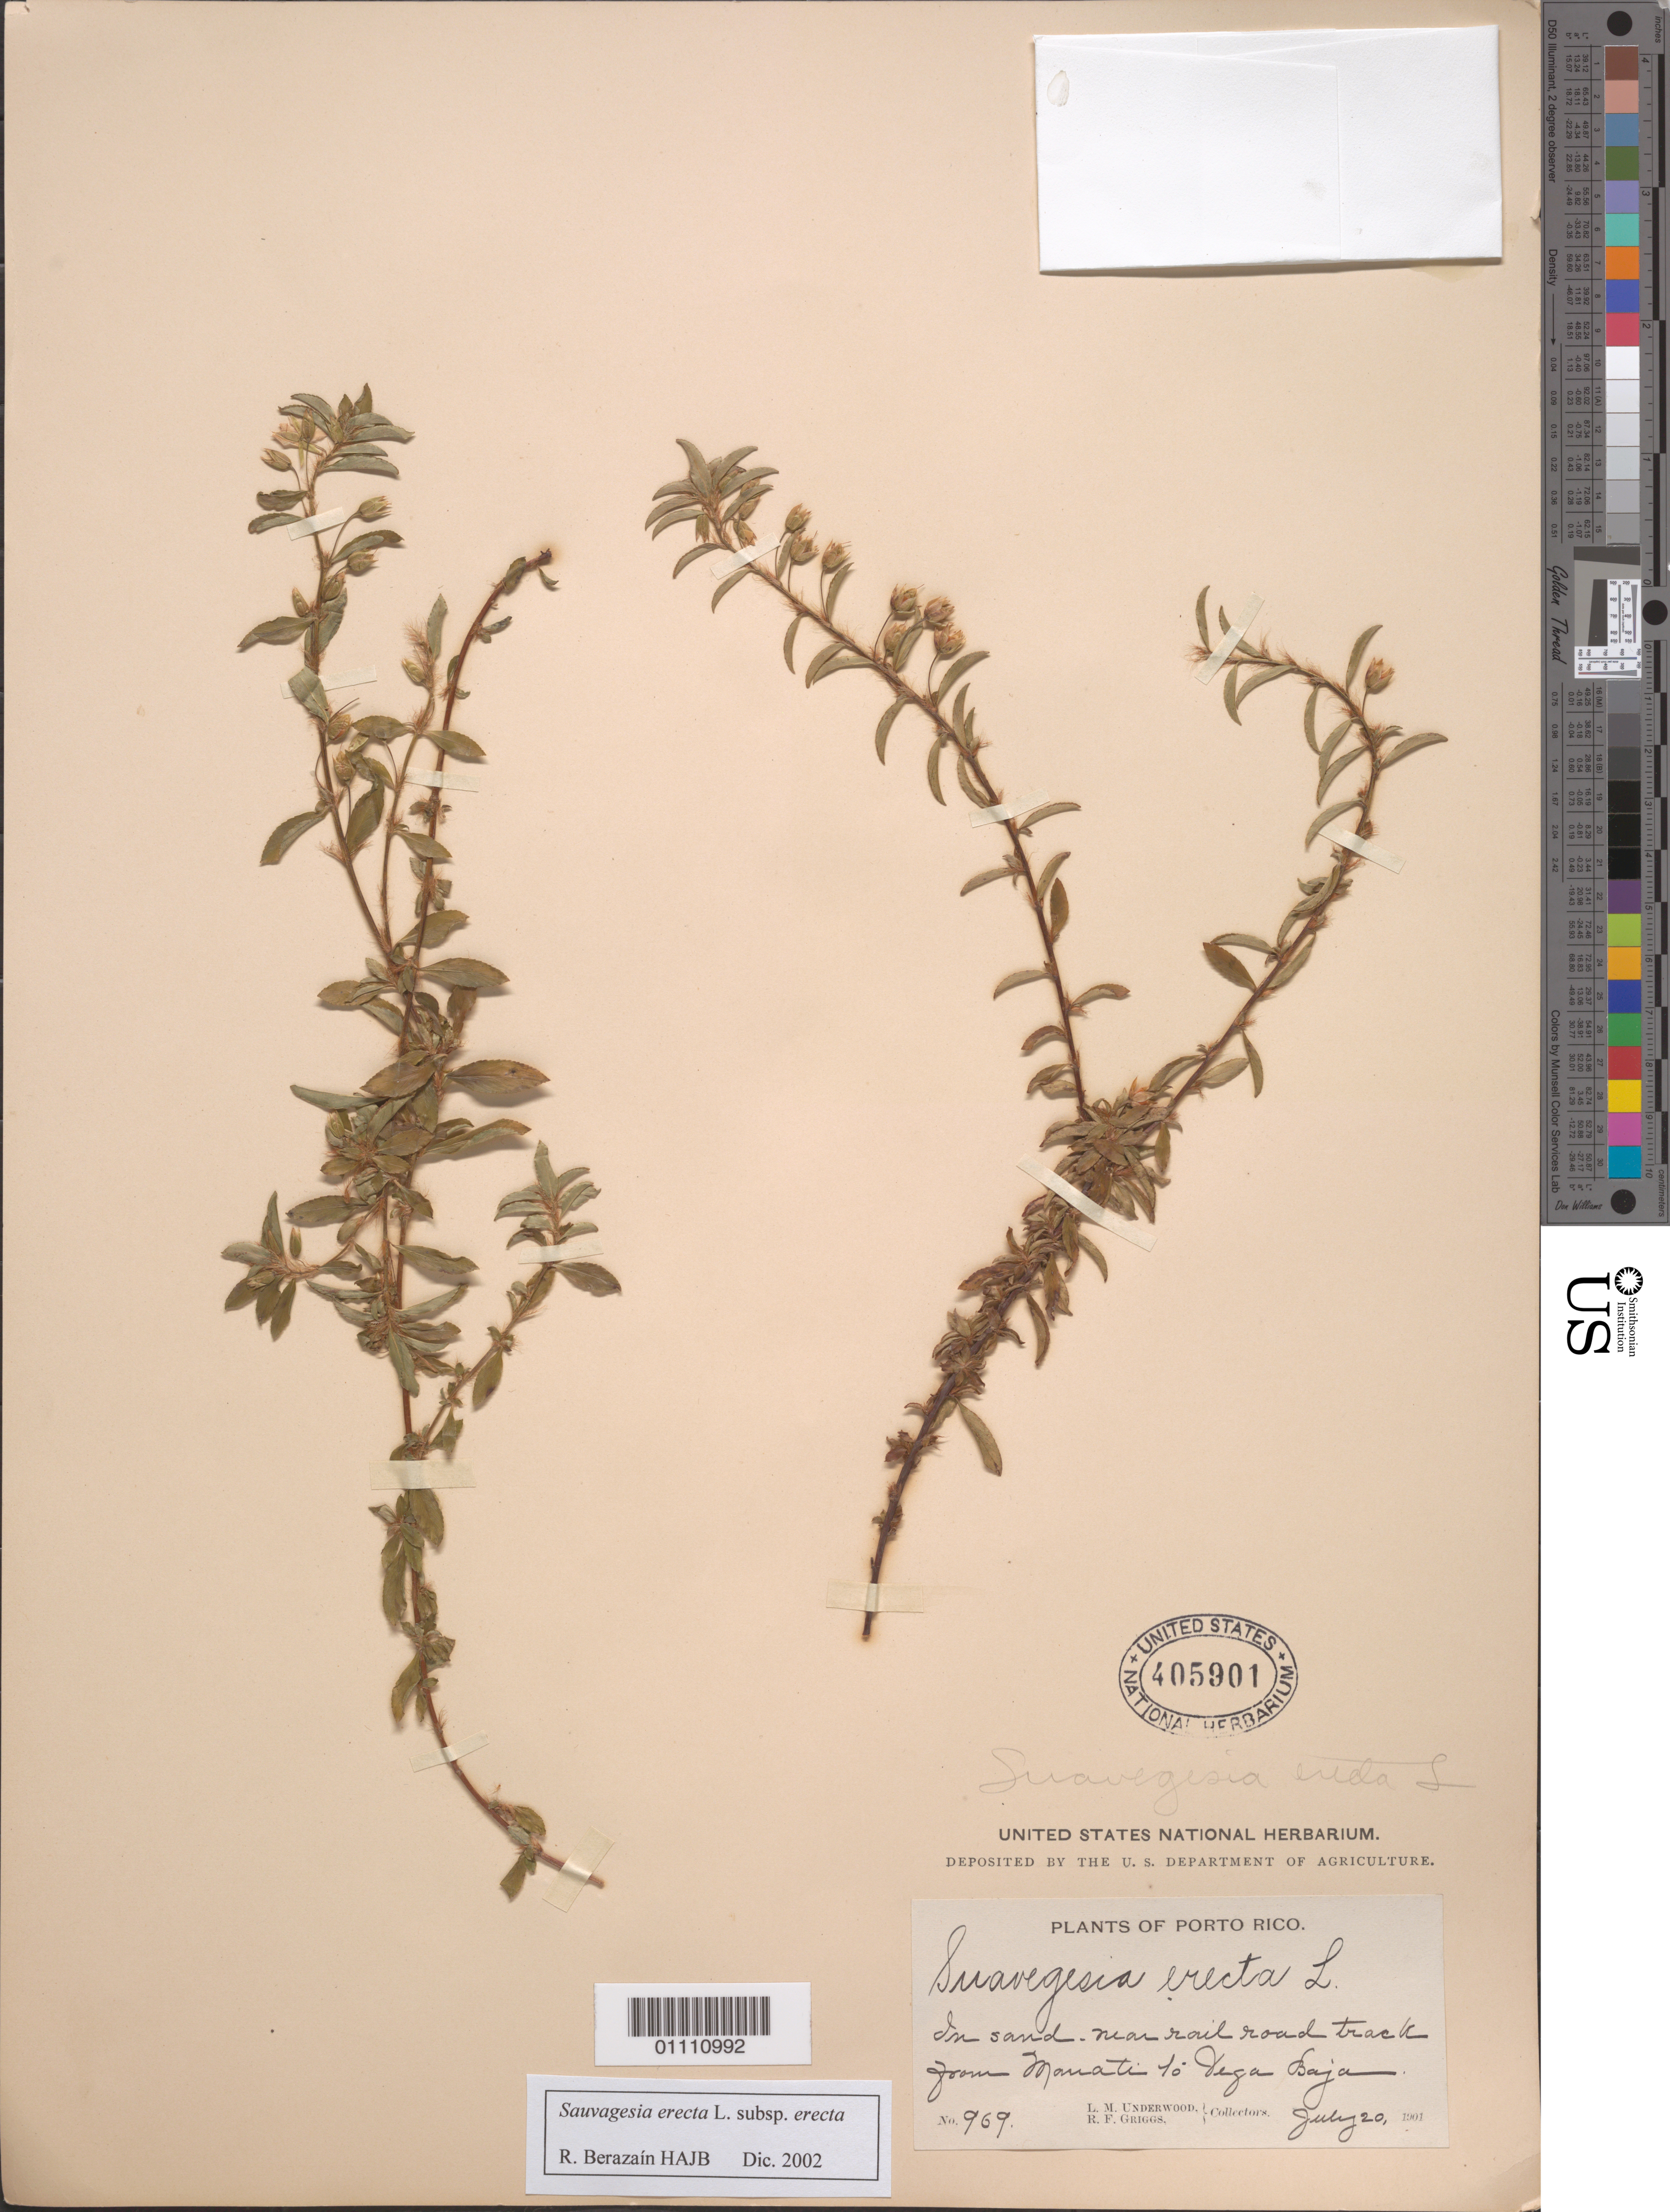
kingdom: Plantae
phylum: Tracheophyta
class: Magnoliopsida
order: Malpighiales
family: Ochnaceae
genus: Sauvagesia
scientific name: Sauvagesia erecta subsp. erecta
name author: L.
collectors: L. M. Underwood & R. F. Griggs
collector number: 969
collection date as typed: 20 Jul 1901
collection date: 1901-07-20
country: Puerto Rico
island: Puerto Rico I.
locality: near rail road from Manati to Vega Baja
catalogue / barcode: US 405901